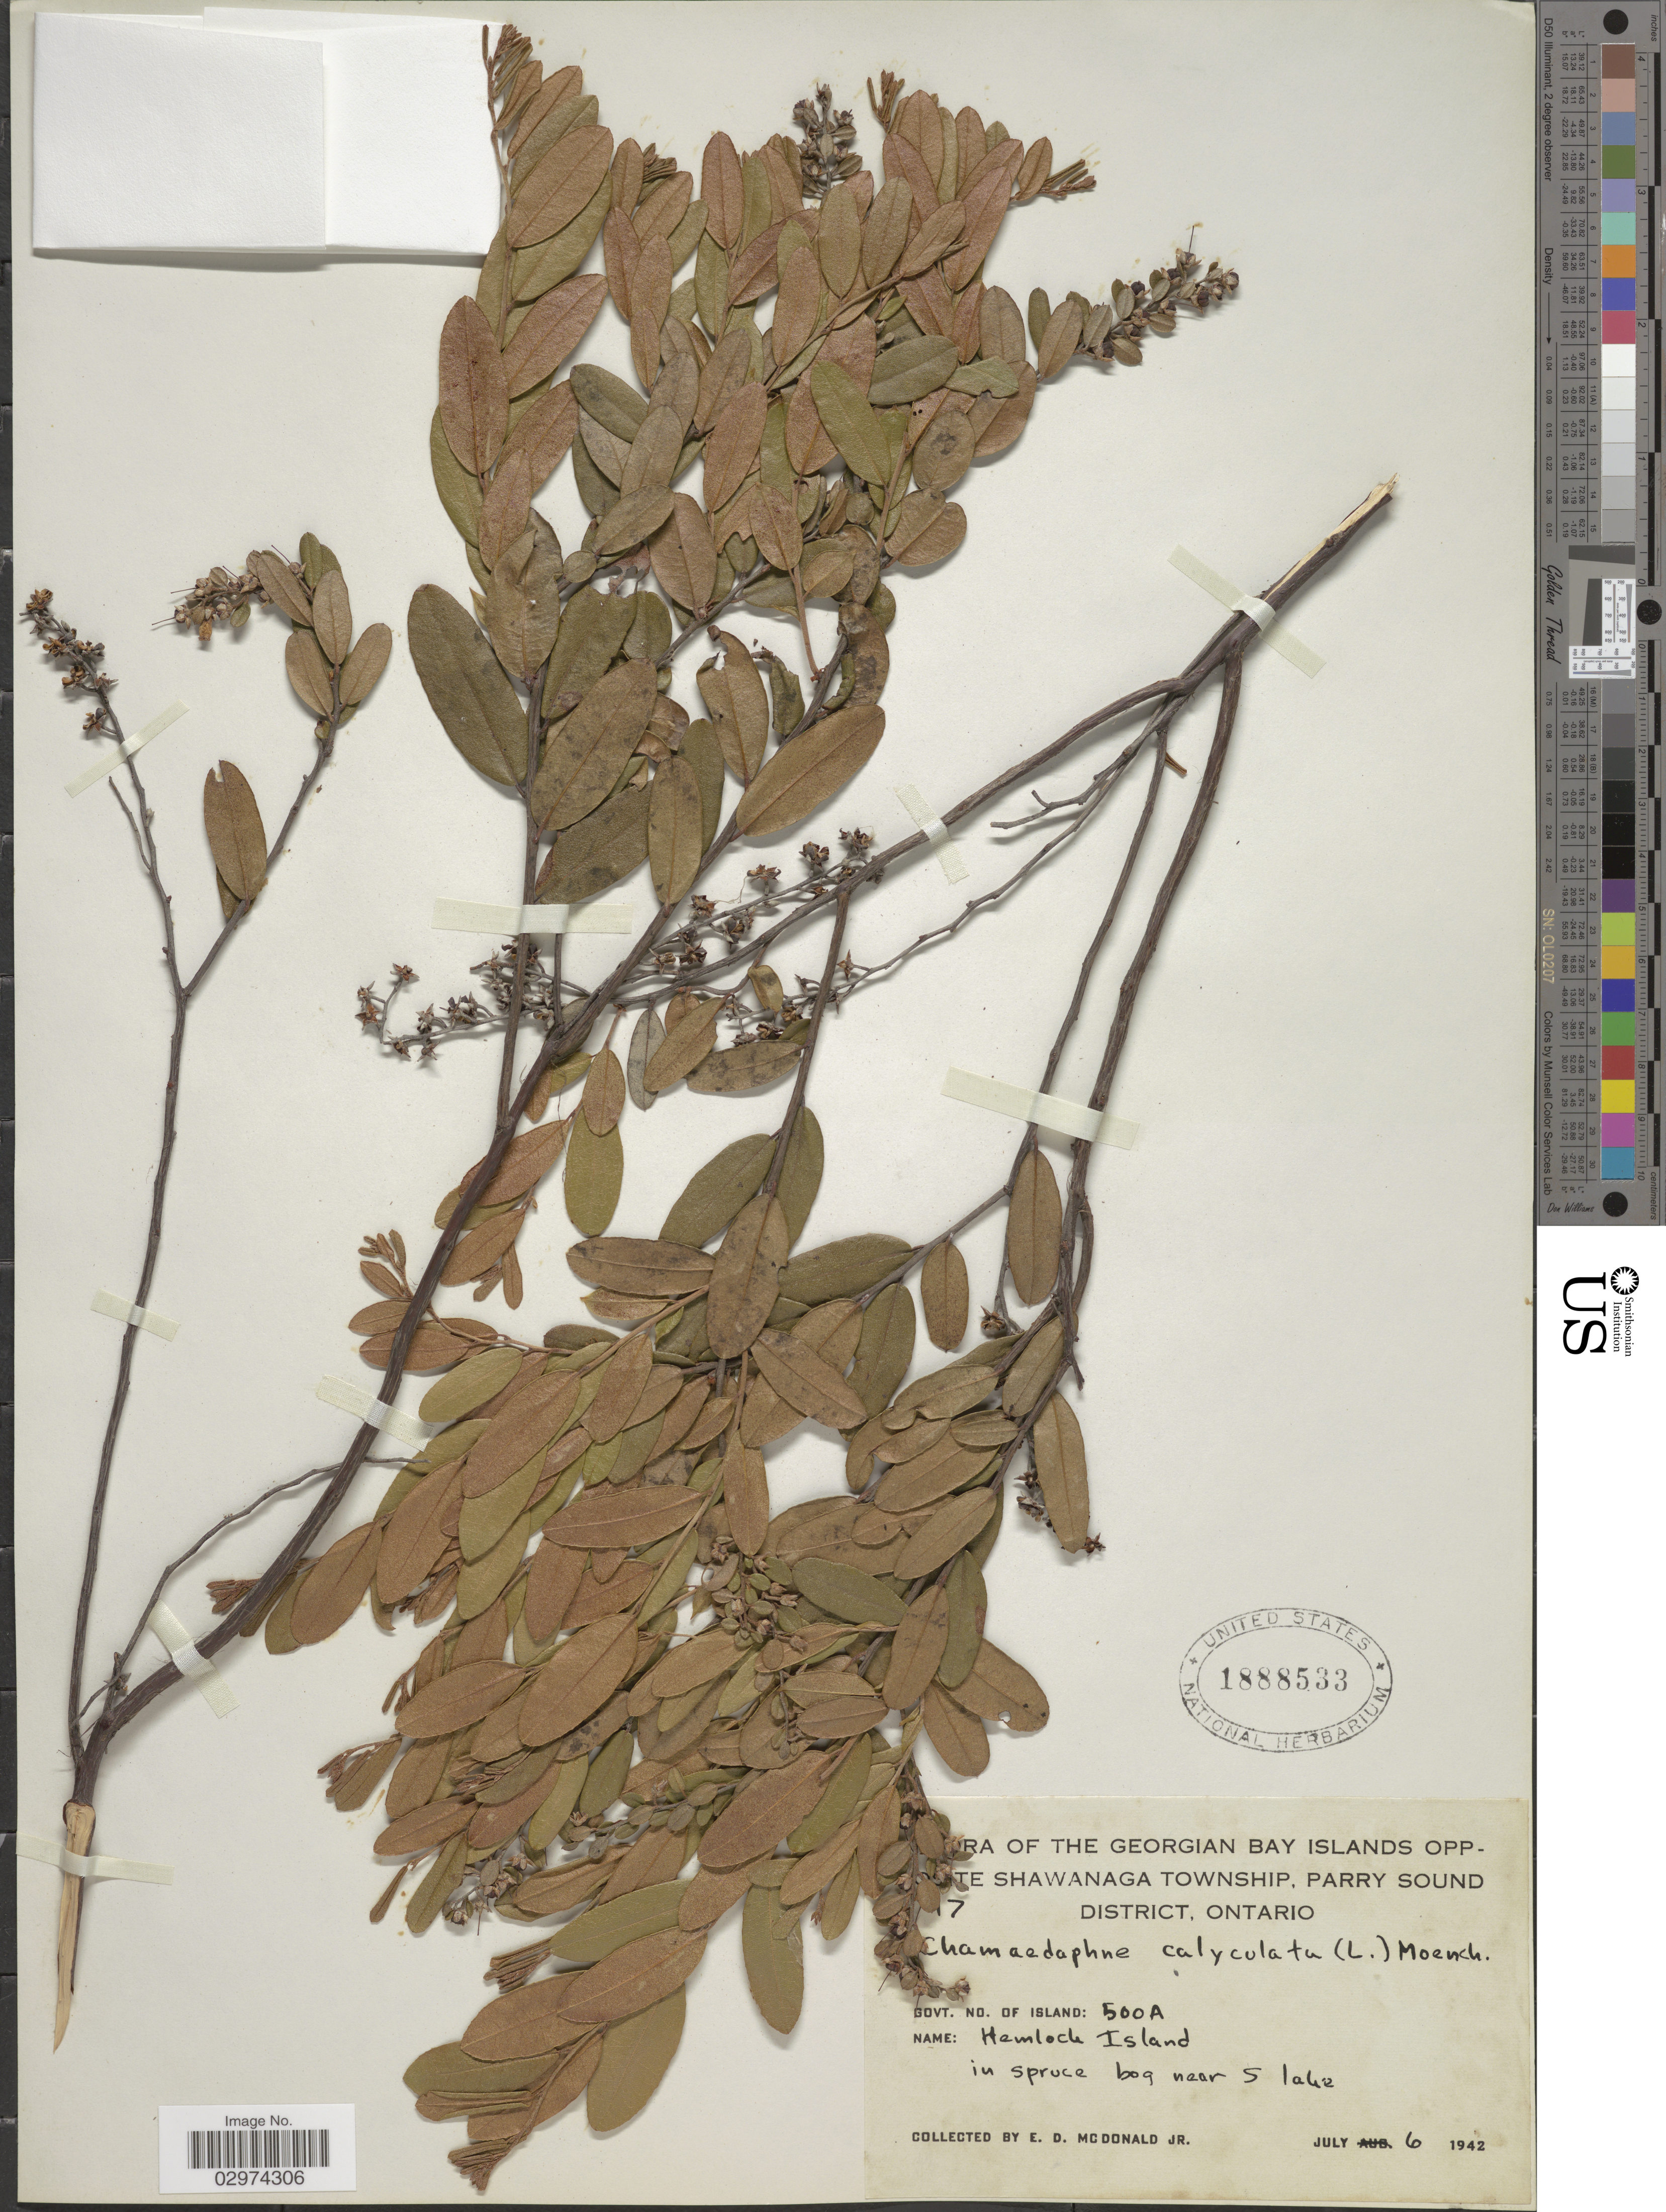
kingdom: Plantae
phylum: Tracheophyta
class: Magnoliopsida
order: Ericales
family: Ericaceae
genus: Chamaedaphne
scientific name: Chamaedaphne calyculata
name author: (L.) Moench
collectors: E. D. McDonald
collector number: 17?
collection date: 1942-07-06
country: Canada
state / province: Ontario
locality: Georgian Bay Islands Opposite Shawanaga Township, Parry Sound District. Govt. No. of Island: 500A. Hemlock Island in spruce bog near S lake.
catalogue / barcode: US 1888533